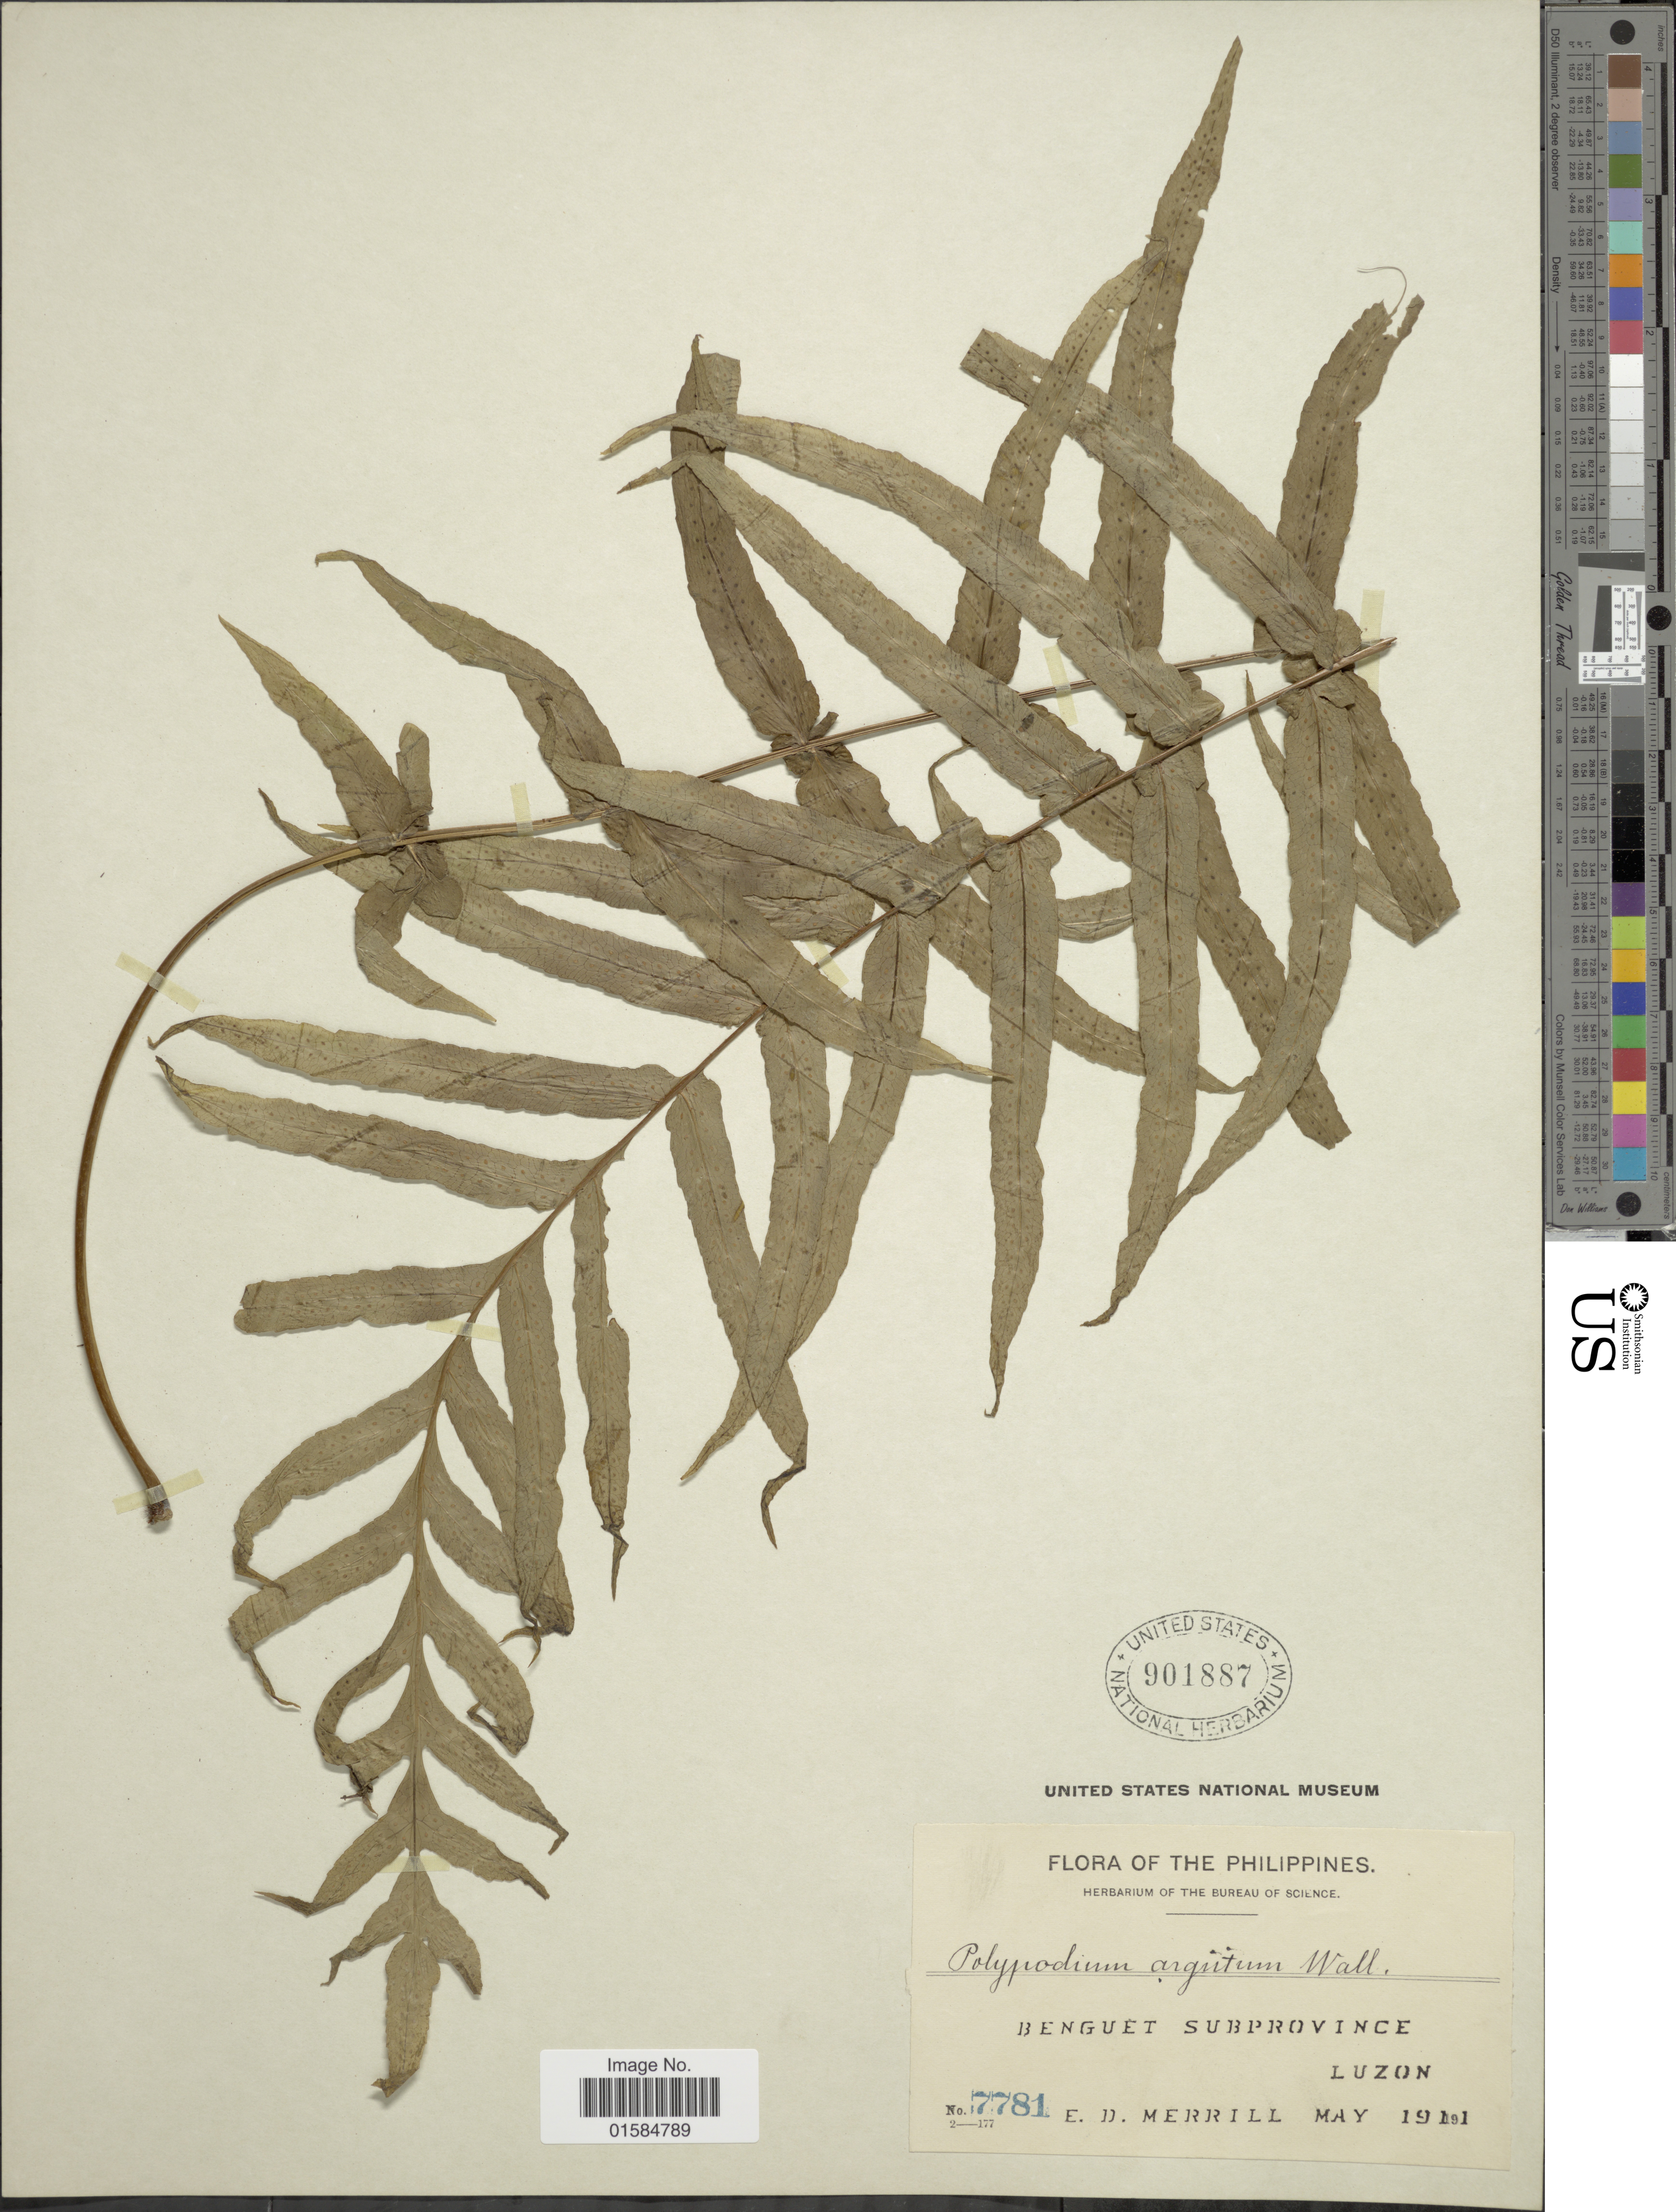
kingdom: Plantae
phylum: Tracheophyta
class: Polypodiopsida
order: Polypodiales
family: Polypodiaceae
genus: Goniophlebium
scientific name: Goniophlebium mengtzeense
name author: (Christ) Rödl-Linder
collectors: E. D. Merrill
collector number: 7781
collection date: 1911-05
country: Philippines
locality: Benguet Subprovince, Luzon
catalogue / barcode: US 901887